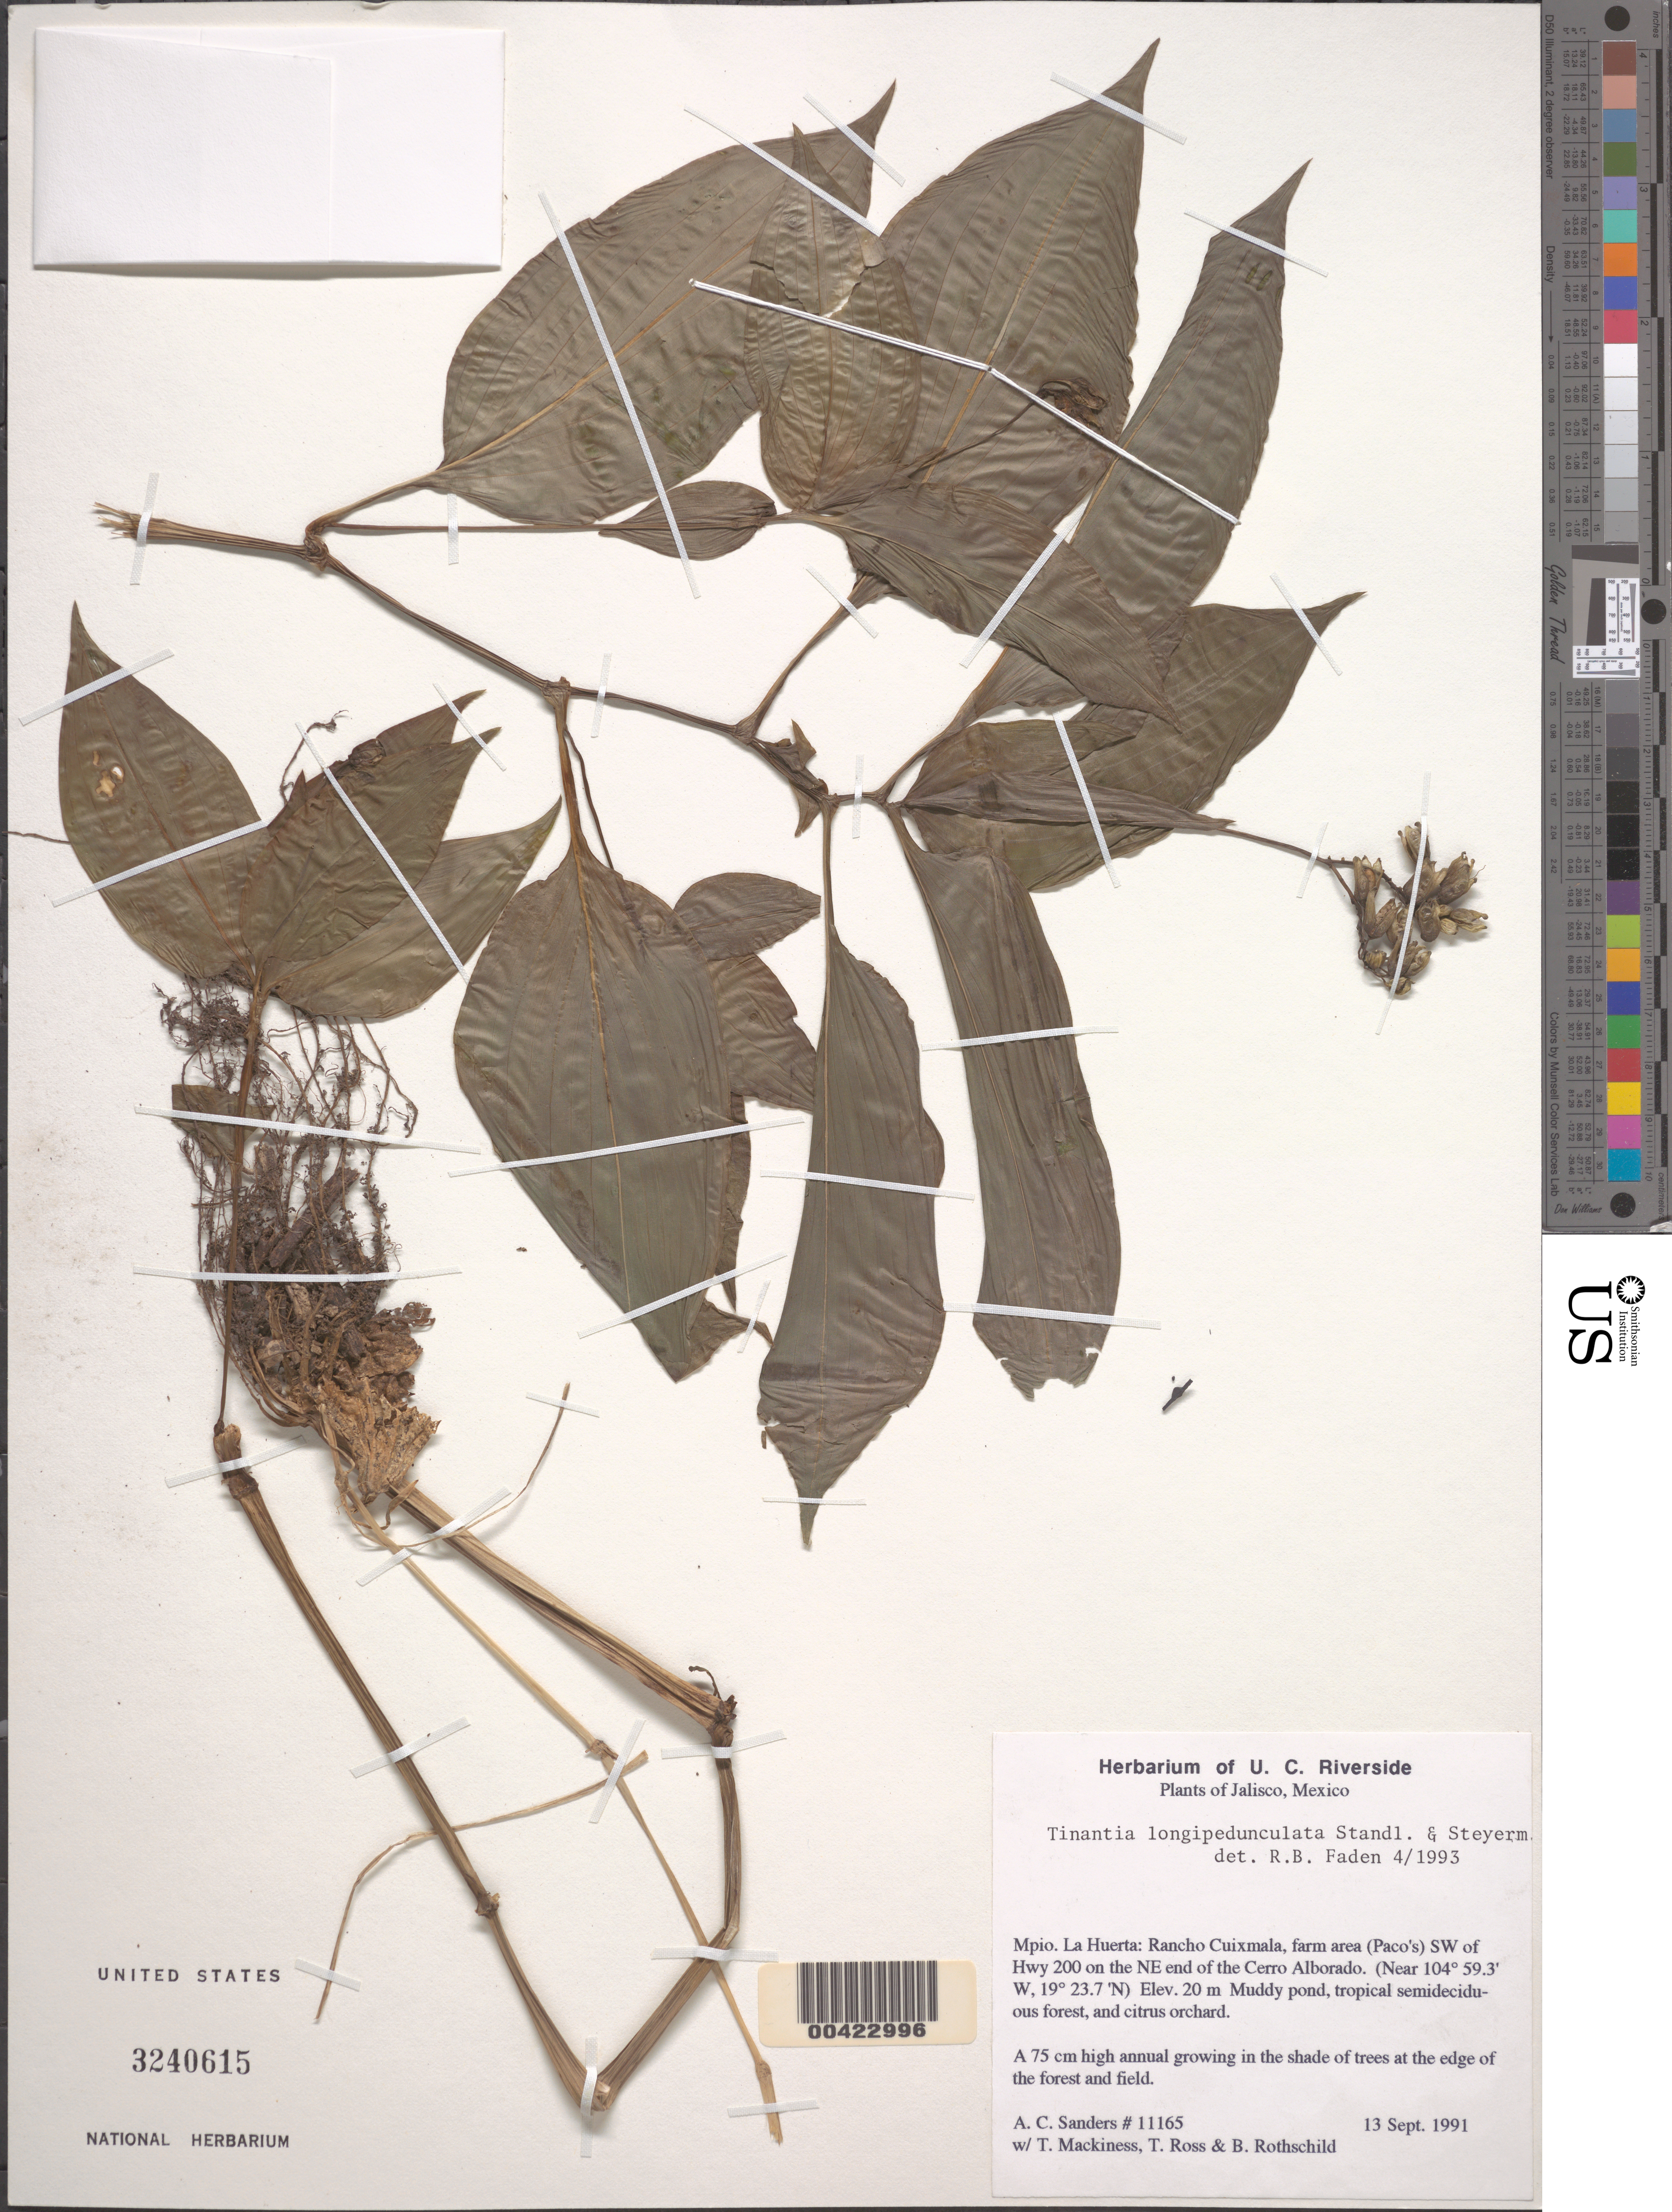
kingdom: Plantae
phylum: Tracheophyta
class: Liliopsida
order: Commelinales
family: Commelinaceae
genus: Tinantia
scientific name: Tinantia longipedunculata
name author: Standl. & Steyerm.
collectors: L. Vazquez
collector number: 11165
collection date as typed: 13 Sep 1991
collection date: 1991-09-13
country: Mexico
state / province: Jalisco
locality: La Huerta, Rancho Cuixmala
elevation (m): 20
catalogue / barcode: US 3240615